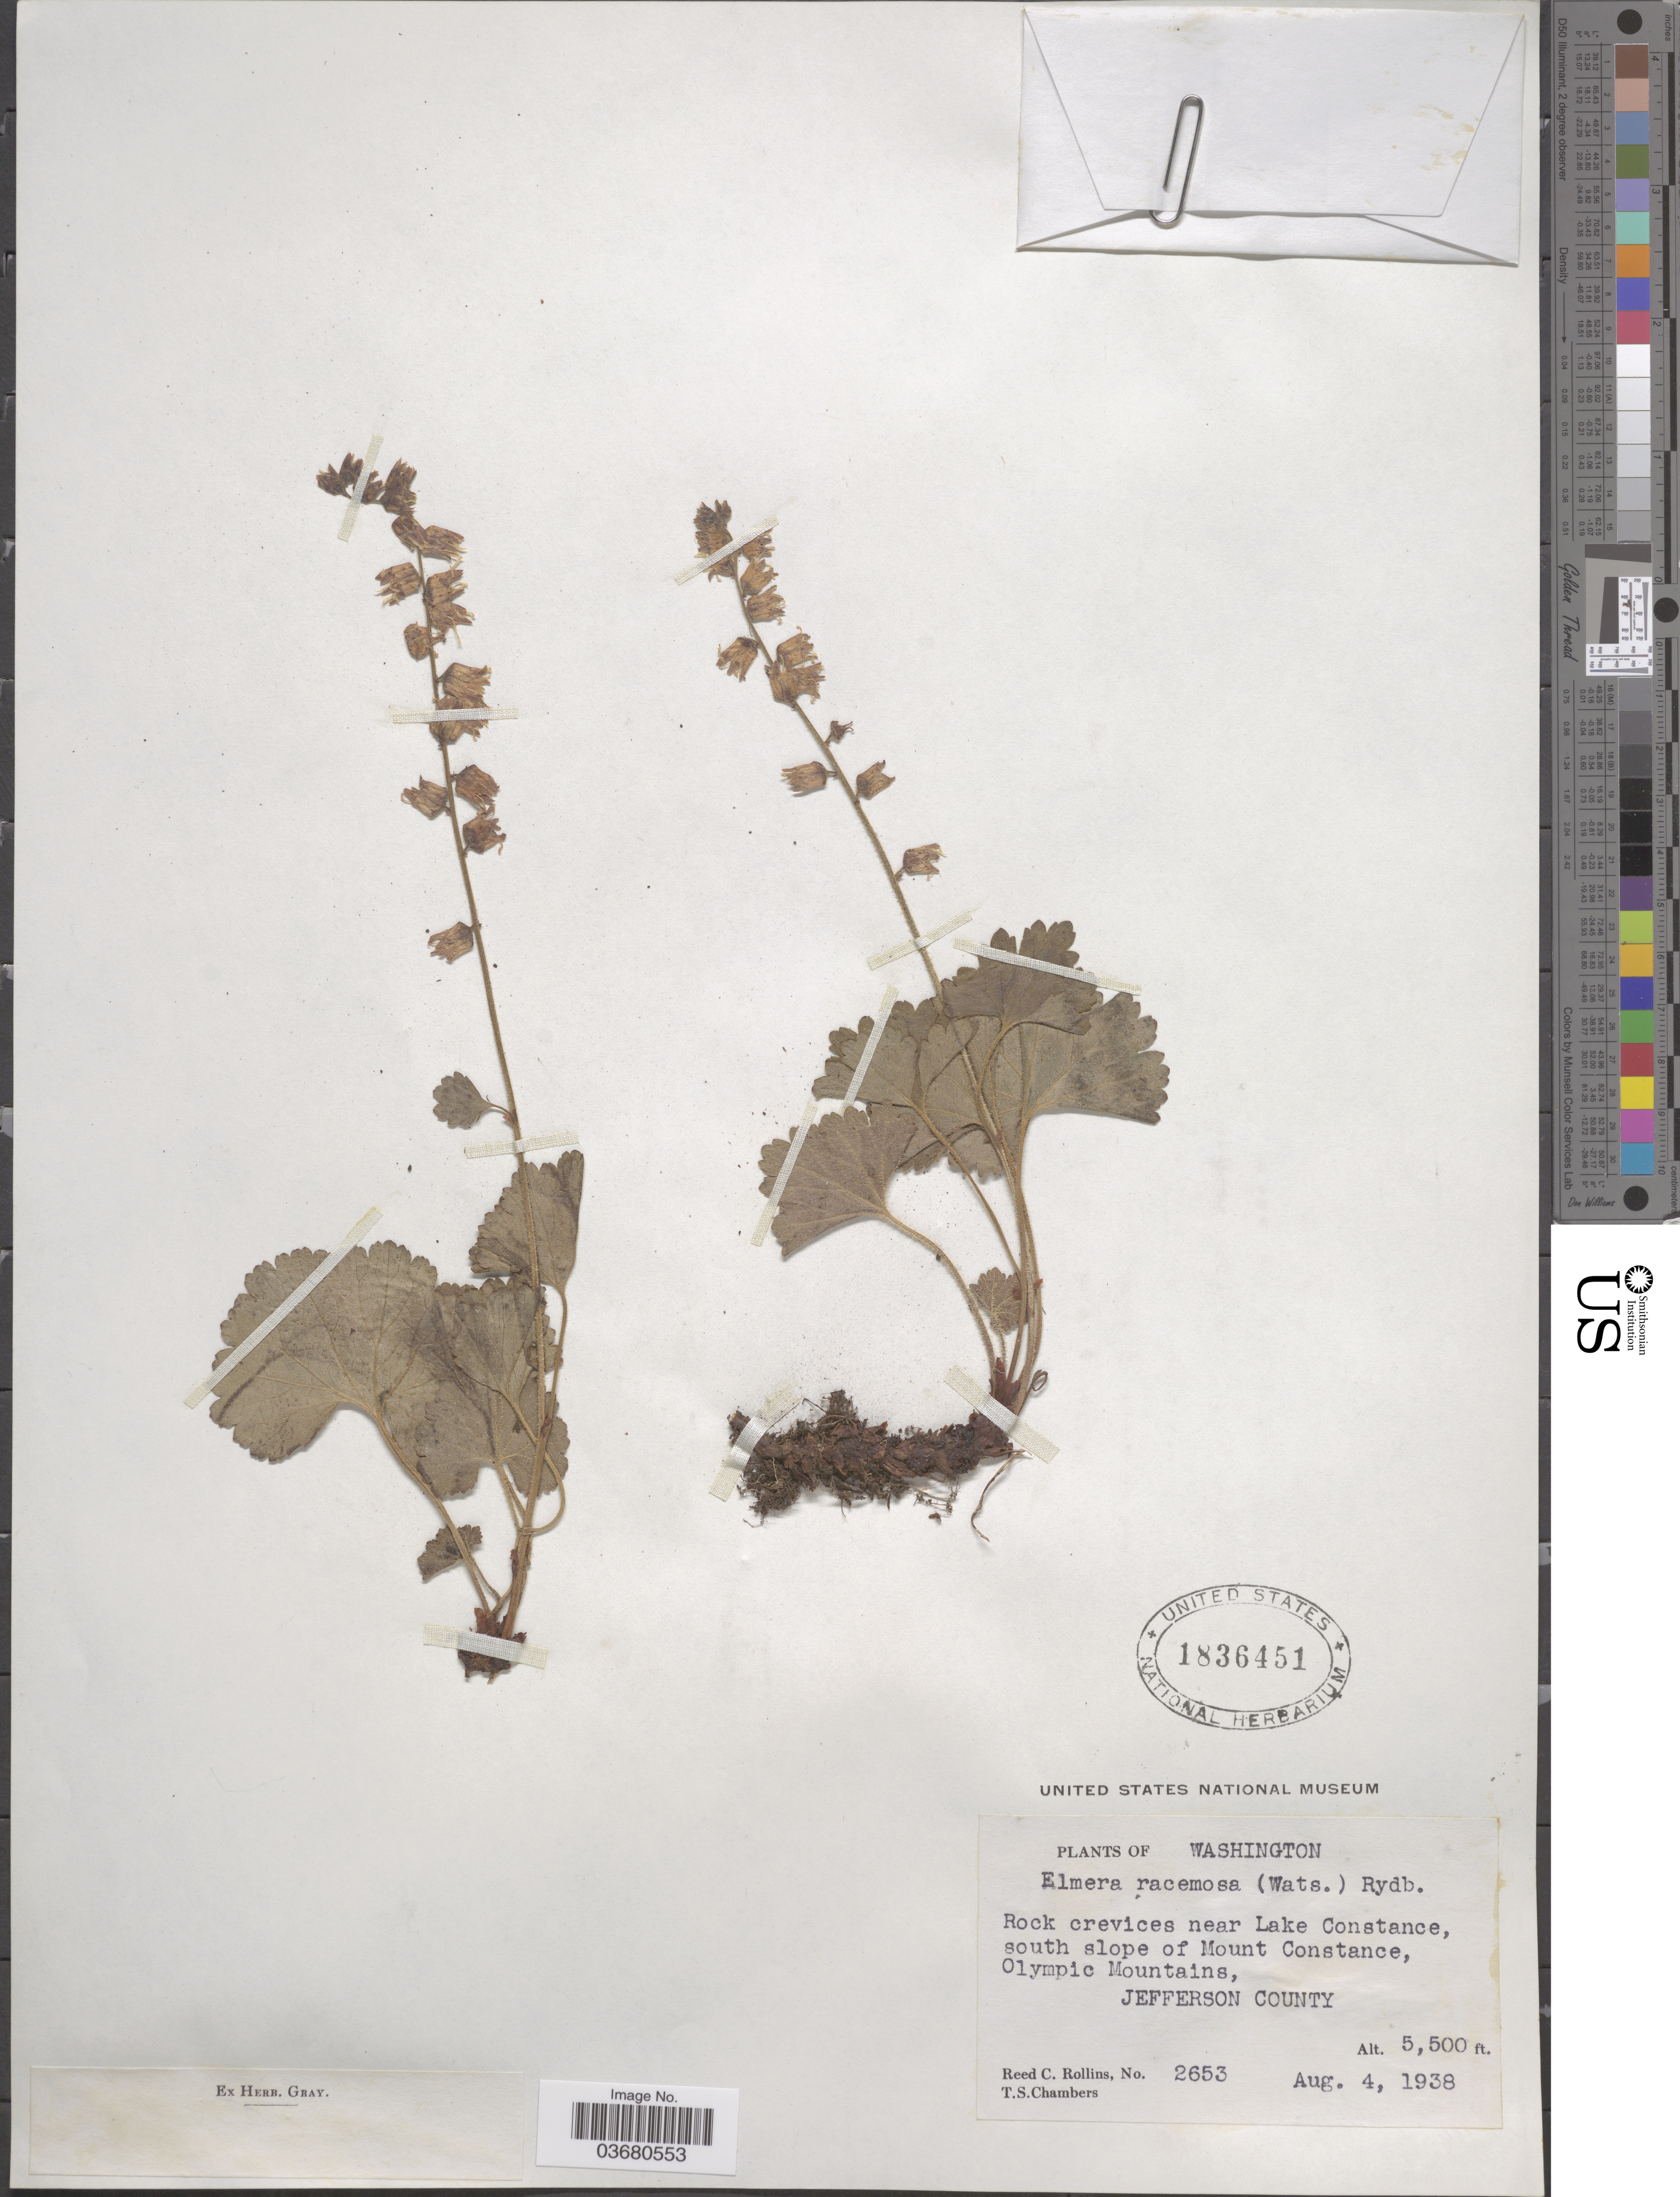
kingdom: Plantae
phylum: Tracheophyta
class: Magnoliopsida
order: Saxifragales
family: Saxifragaceae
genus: Elmera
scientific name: Elmera racemosa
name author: (S. Watson) Rydb.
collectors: R. C. Rollins & T. Chambers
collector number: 2653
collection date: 1938-08-04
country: United States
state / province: Washington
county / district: Jefferson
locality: Rock crevices near Lake Constance, south slope of Mount Constance, Olympic Mountains, Jefferson County.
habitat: rock crevices near lake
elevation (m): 1676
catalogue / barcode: US 1836451